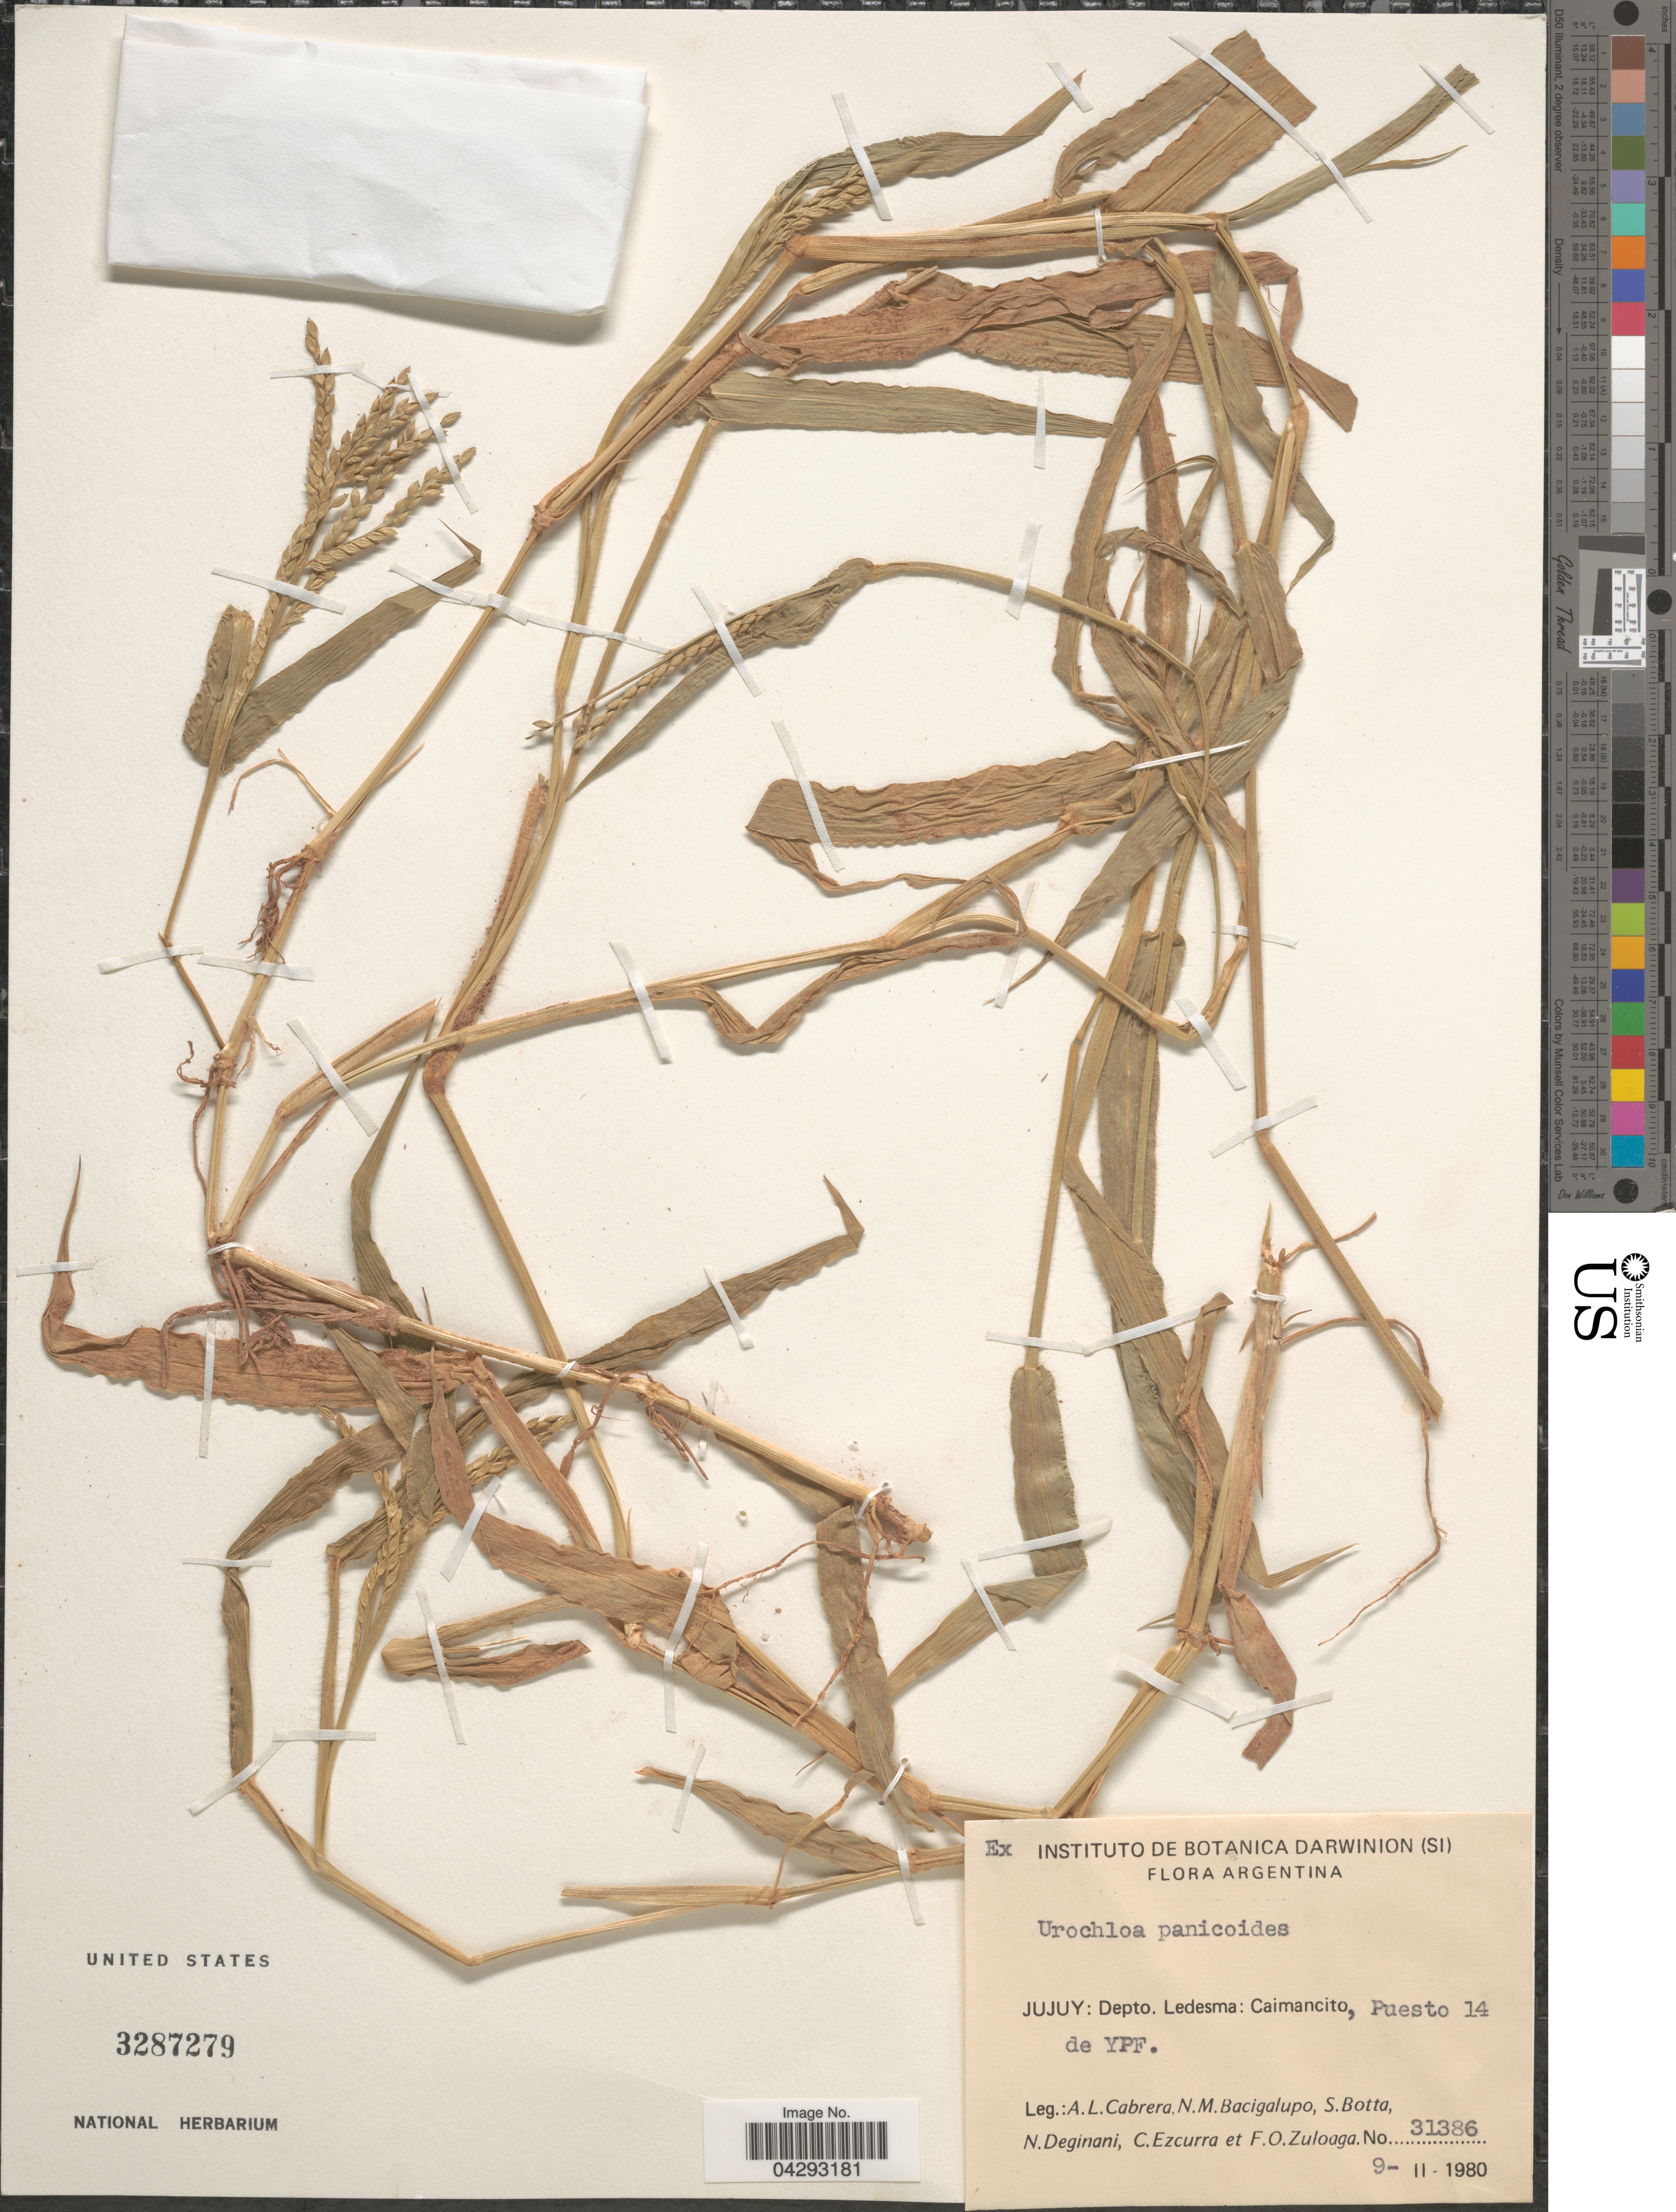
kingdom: Plantae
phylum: Tracheophyta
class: Liliopsida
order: Poales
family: Poaceae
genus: Urochloa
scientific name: Urochloa panicoides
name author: P. Beauv.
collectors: A. L. Cabrera, N. M. Bacigalupo, S. Botta, N. Deginani & et al.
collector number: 31386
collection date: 1980-02-09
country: Argentina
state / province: Jujuy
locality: Jujuy: Depto. Ledesma: Caimancito, Puesto 14 de YPF.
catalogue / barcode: US 3287279